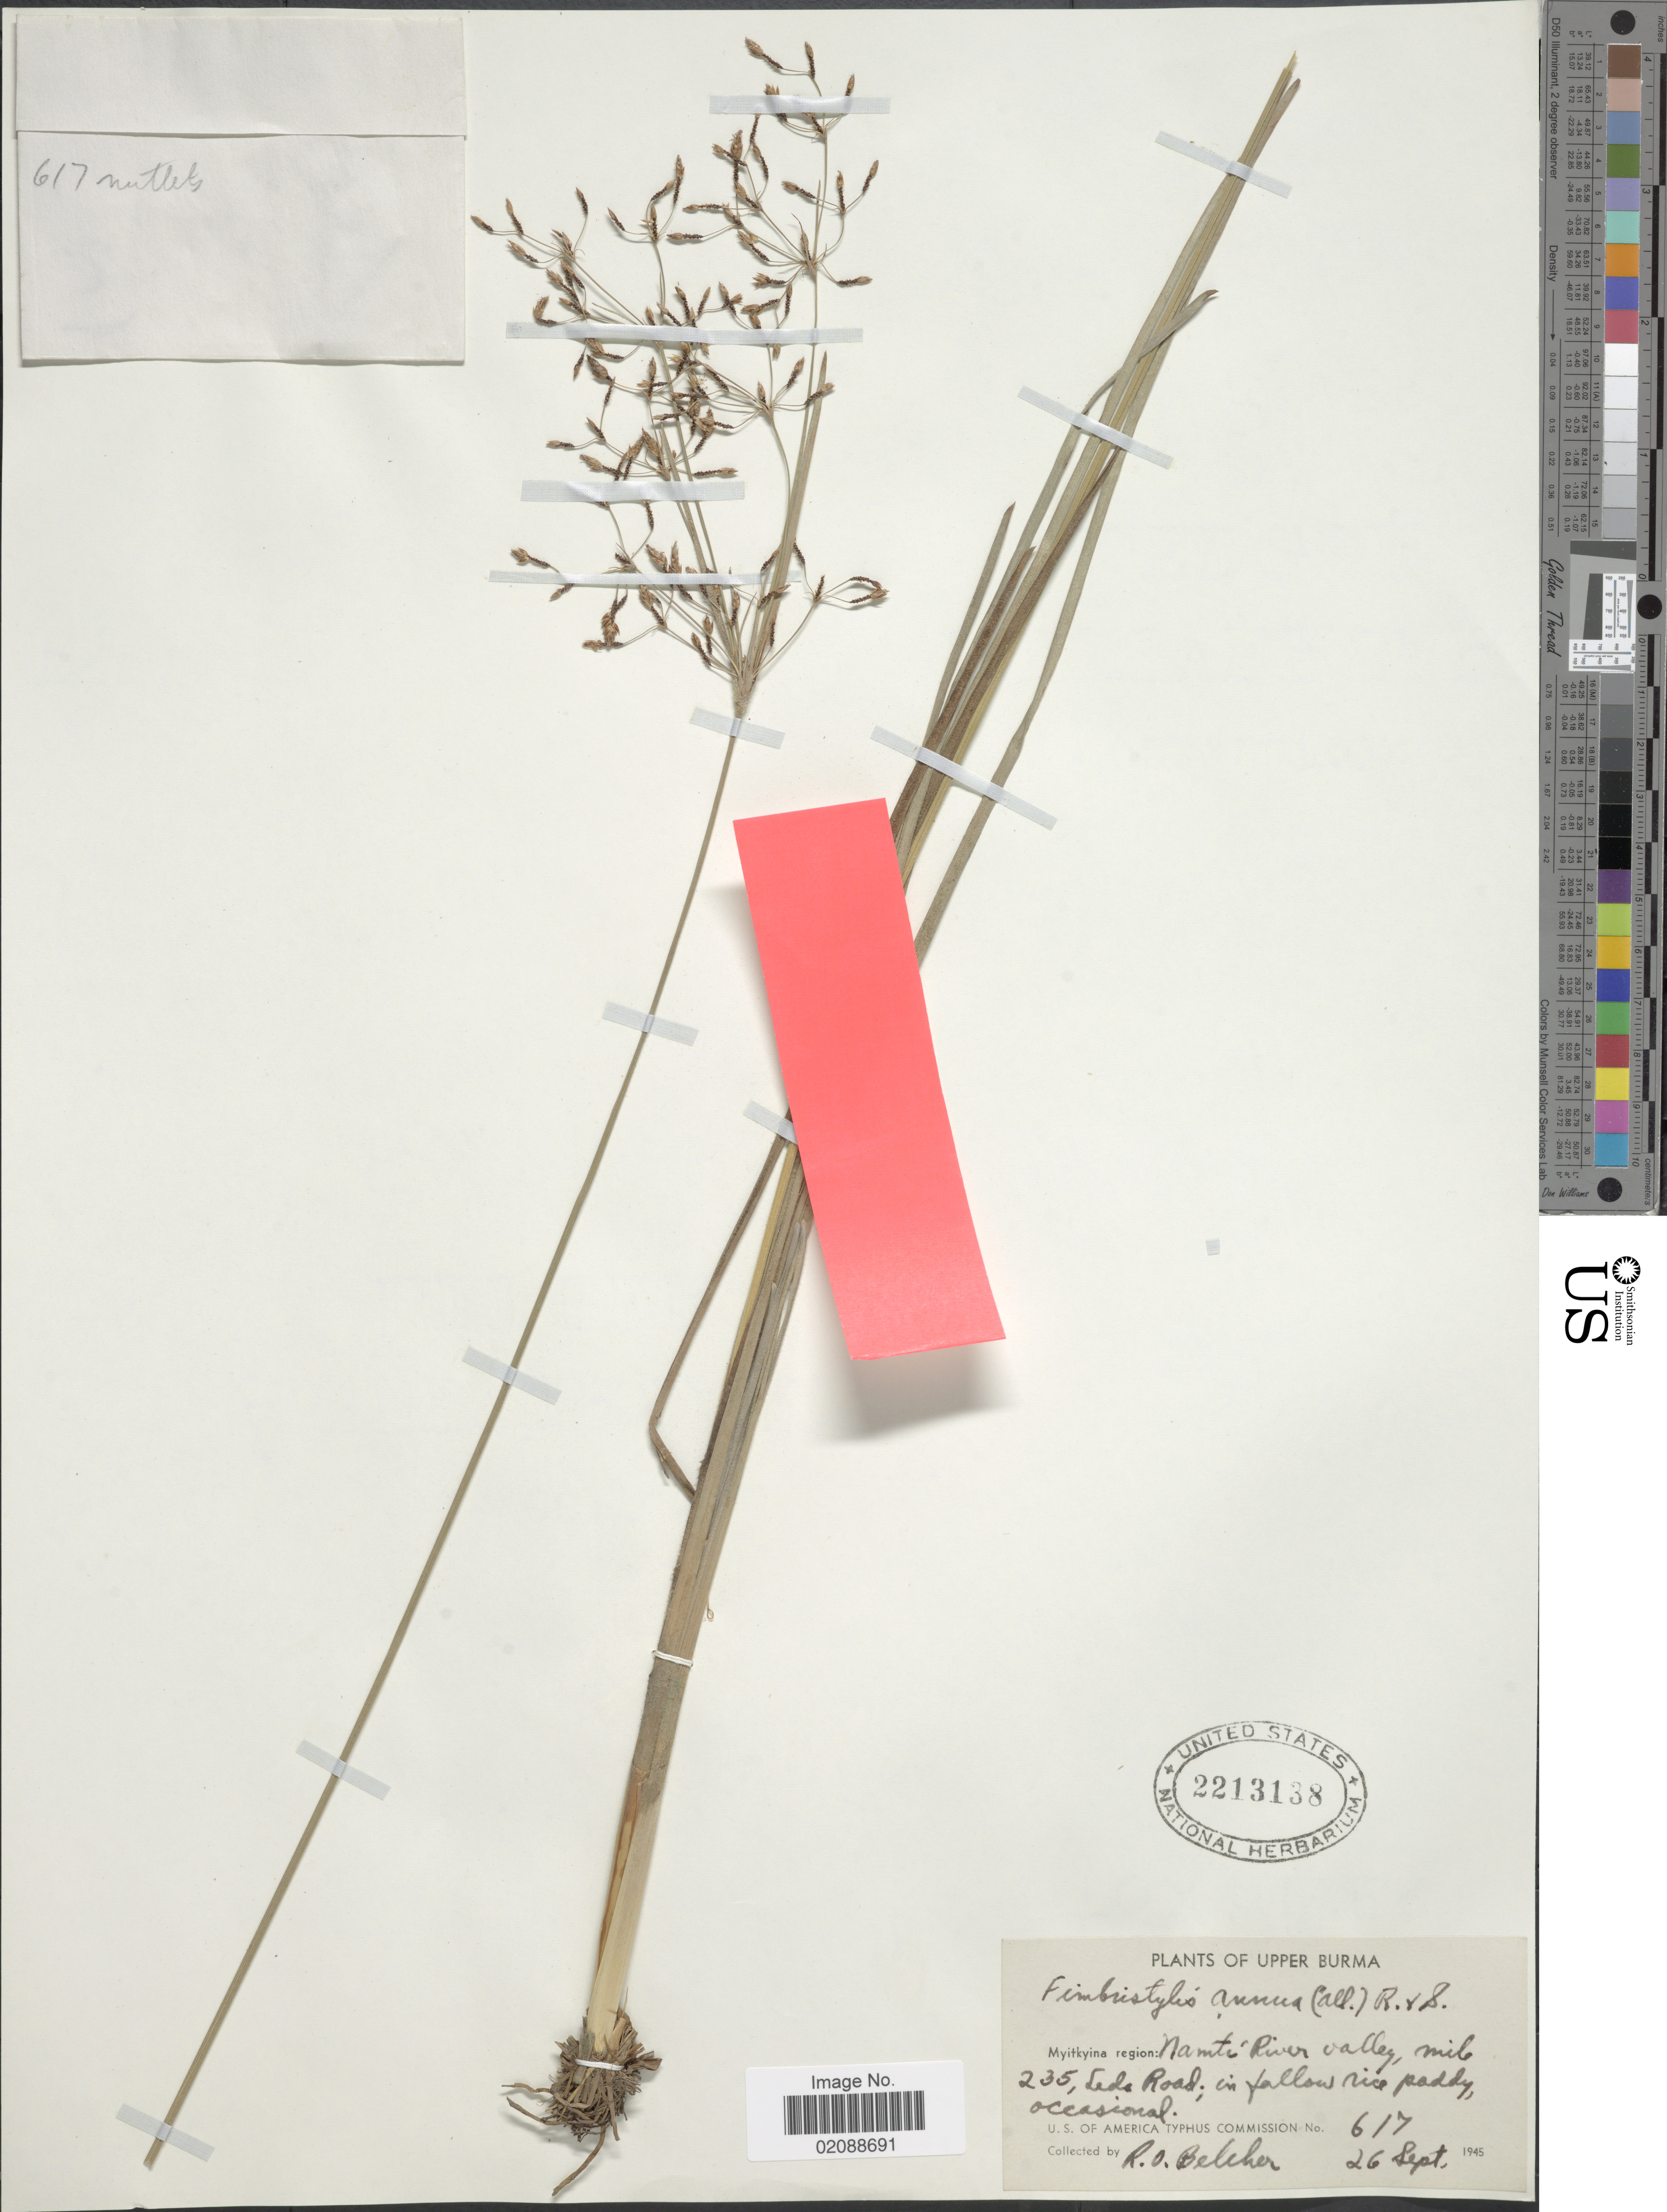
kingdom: Plantae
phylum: Tracheophyta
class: Liliopsida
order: Poales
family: Cyperaceae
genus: Fimbristylis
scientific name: Fimbristylis annua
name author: (All.) Roem. & Schult.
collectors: R. Beleher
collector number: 617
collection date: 1945-09-26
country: Myanmar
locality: Upper Burma, Myitkyina Region: Namti River Valley, mile 235, Leda Road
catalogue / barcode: US 2213138